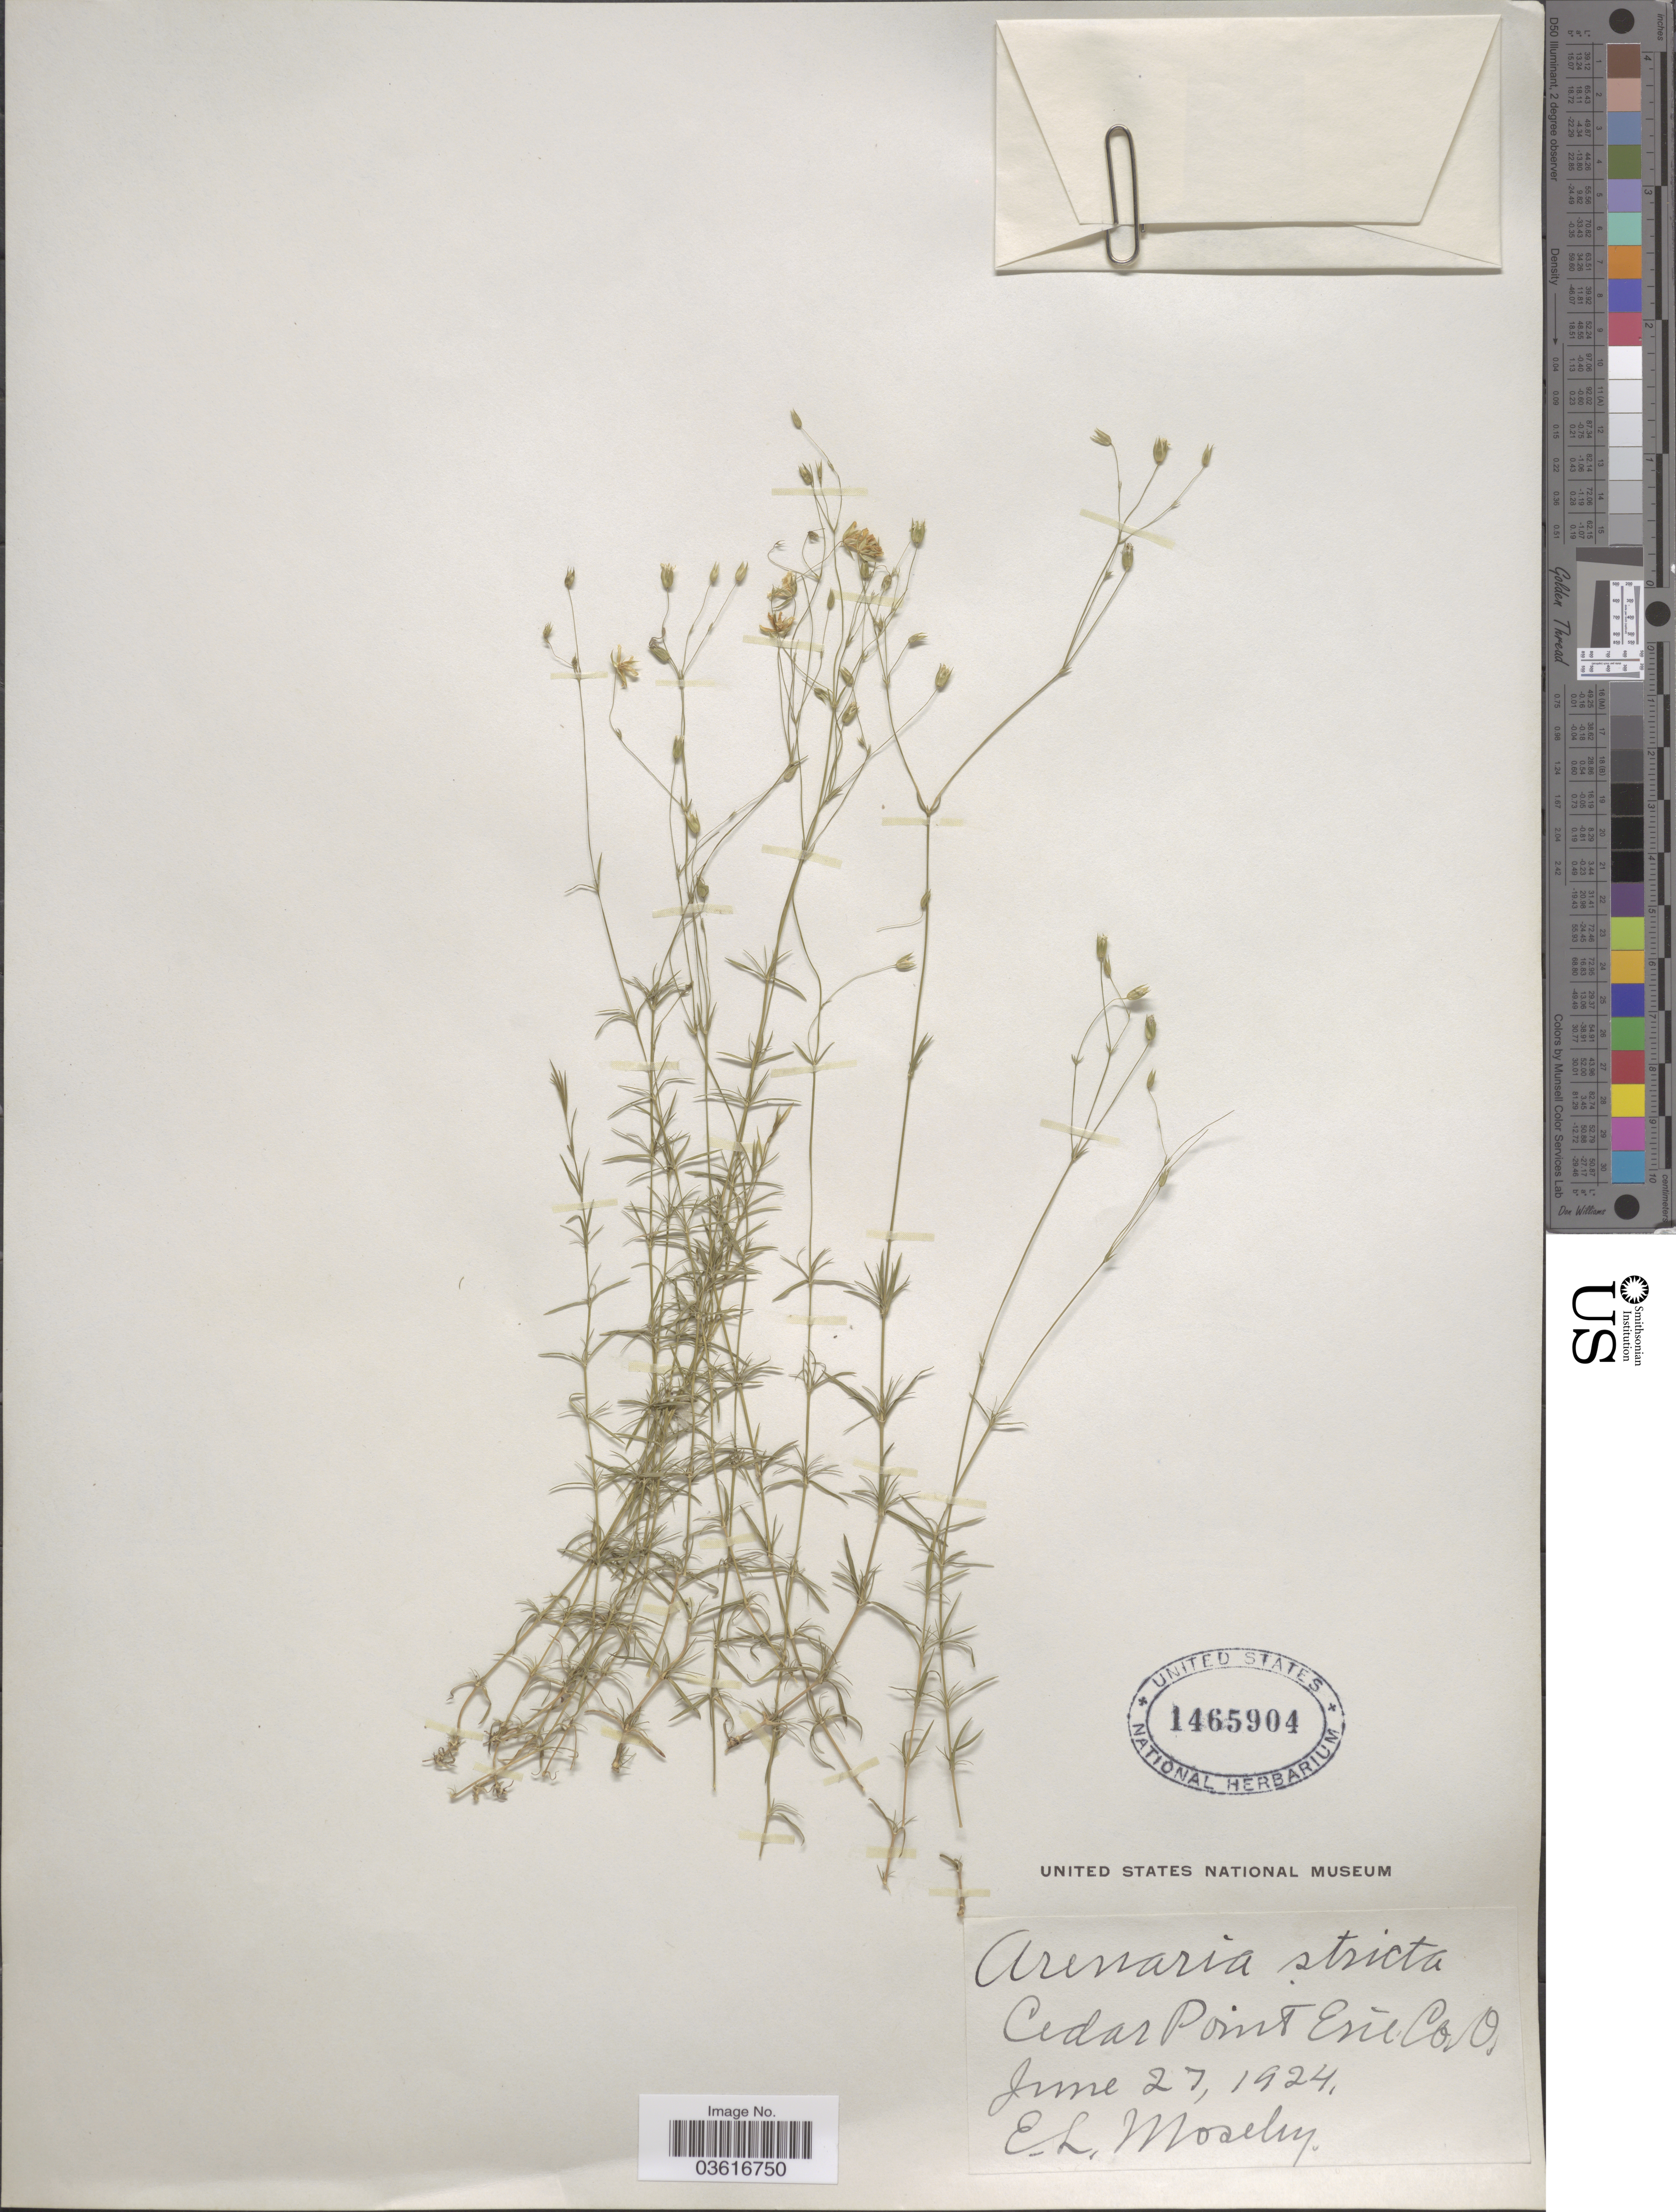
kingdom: Plantae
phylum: Tracheophyta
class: Magnoliopsida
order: Caryophyllales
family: Caryophyllaceae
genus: Minuartia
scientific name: Minuartia stricta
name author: (Sw.) Hiern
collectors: E. Moseley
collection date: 1924-06-27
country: United States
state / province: Ohio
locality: Cedar Point Erie Co.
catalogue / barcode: US 1465904